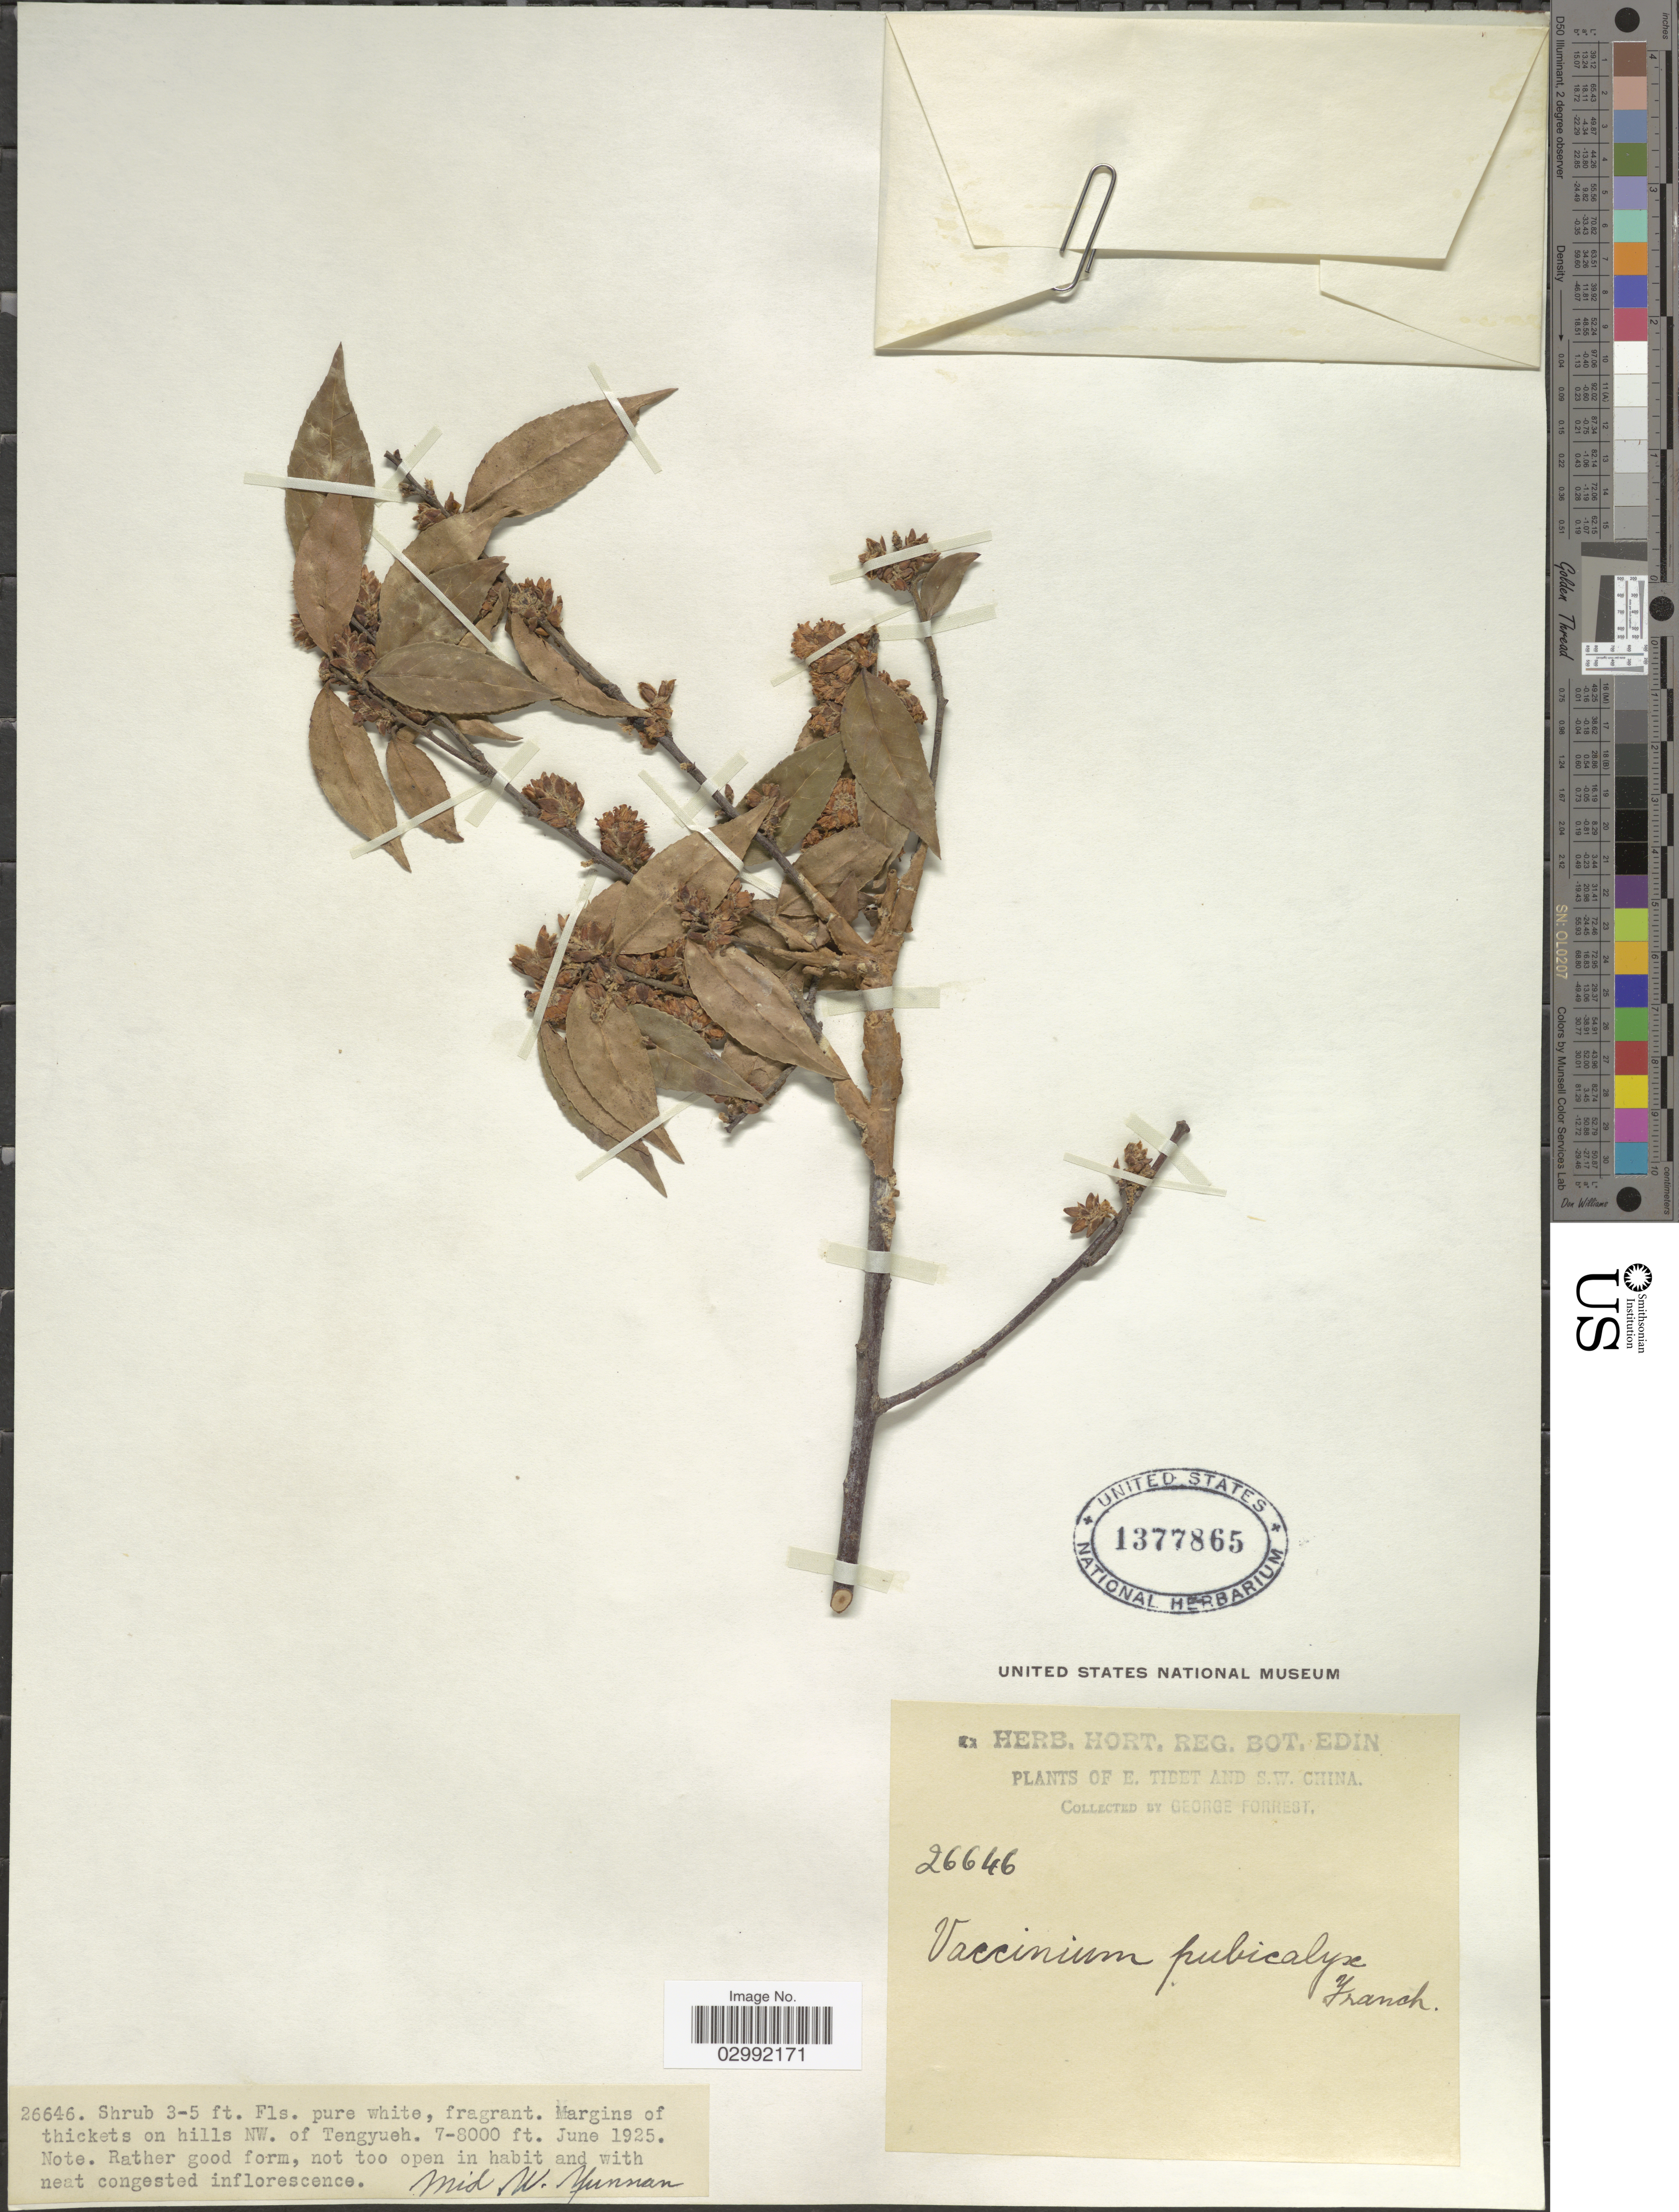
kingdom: Plantae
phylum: Tracheophyta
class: Magnoliopsida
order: Ericales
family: Ericaceae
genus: Vaccinium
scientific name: Vaccinium pubicalyx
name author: Franch.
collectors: G. Forrest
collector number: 26646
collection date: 1925-06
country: China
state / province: Yunnan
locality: E. Tibet and S.W. China, Margins of thickets on hills NW. of Tengyueh. Mid. W. Yunnan.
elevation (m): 2134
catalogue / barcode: US 1377865